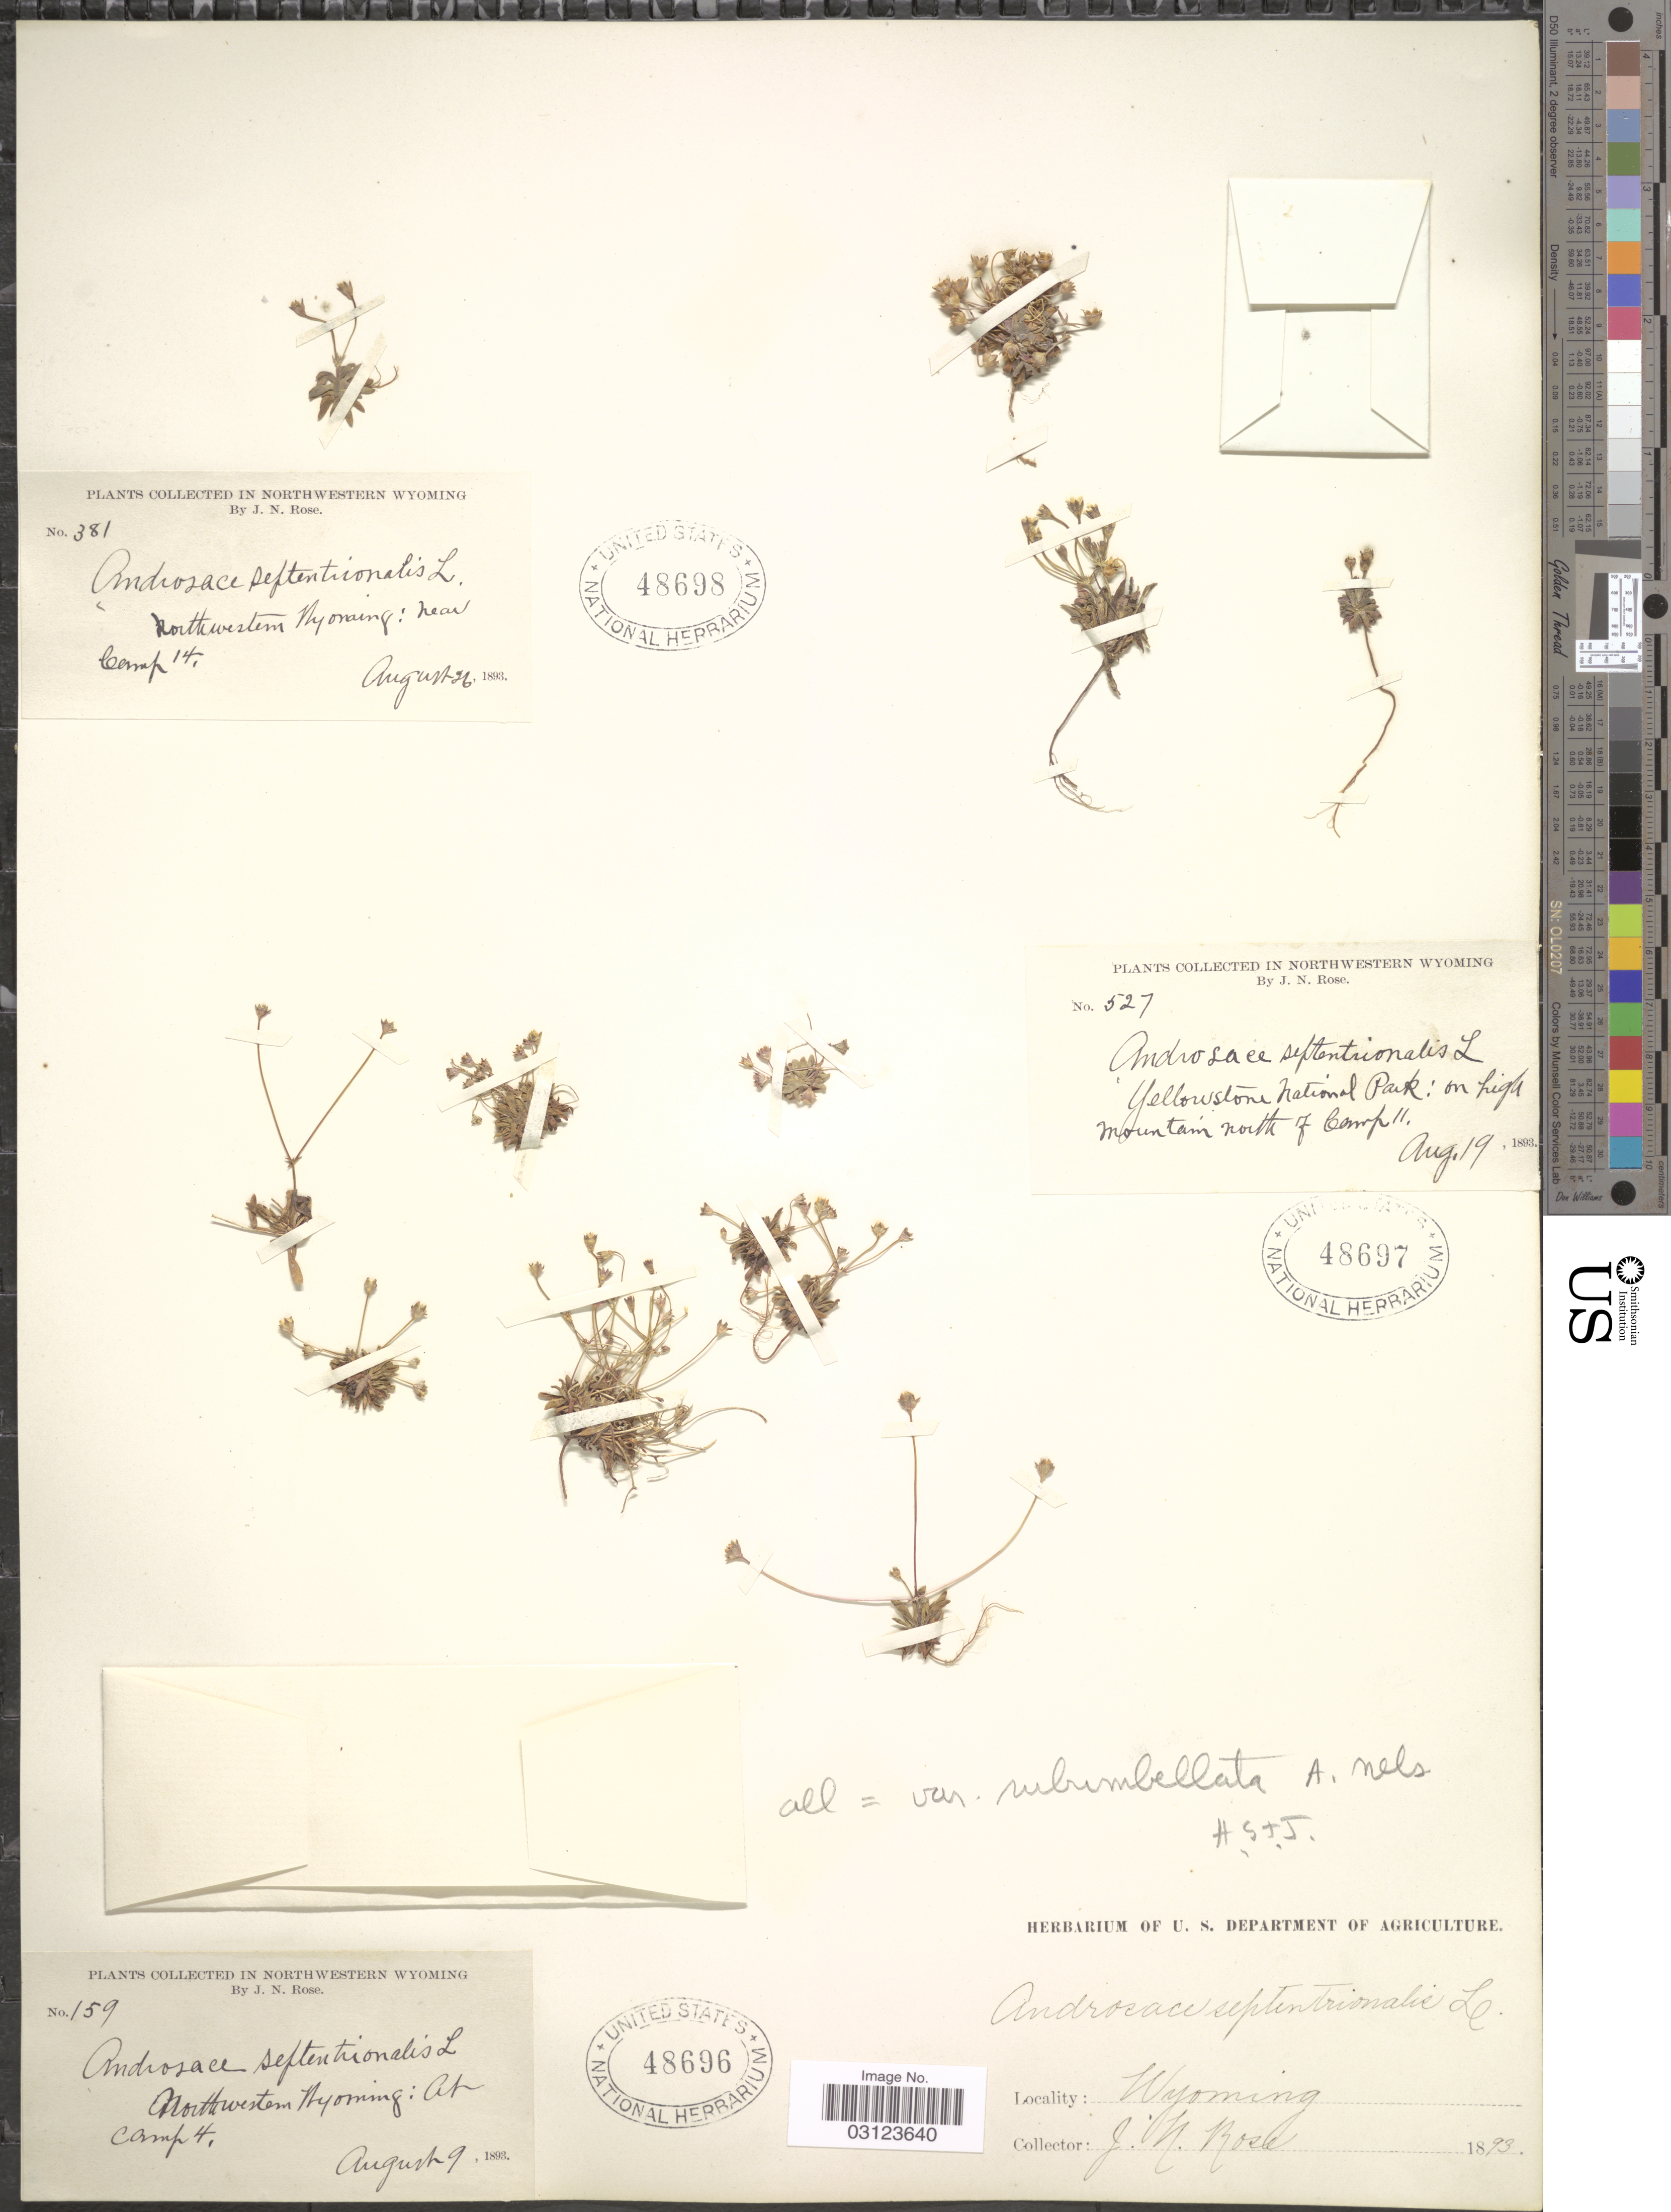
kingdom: Plantae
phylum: Tracheophyta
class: Magnoliopsida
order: Ericales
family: Primulaceae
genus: Androsace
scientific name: Androsace septentrionalis subsp. subumbellata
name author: (A. Nelson) G.T. Robbins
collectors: J. N. Rose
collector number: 159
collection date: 1893-08-09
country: United States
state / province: Wyoming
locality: Northwestern Wyoming: At camp 4.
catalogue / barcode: US 48696